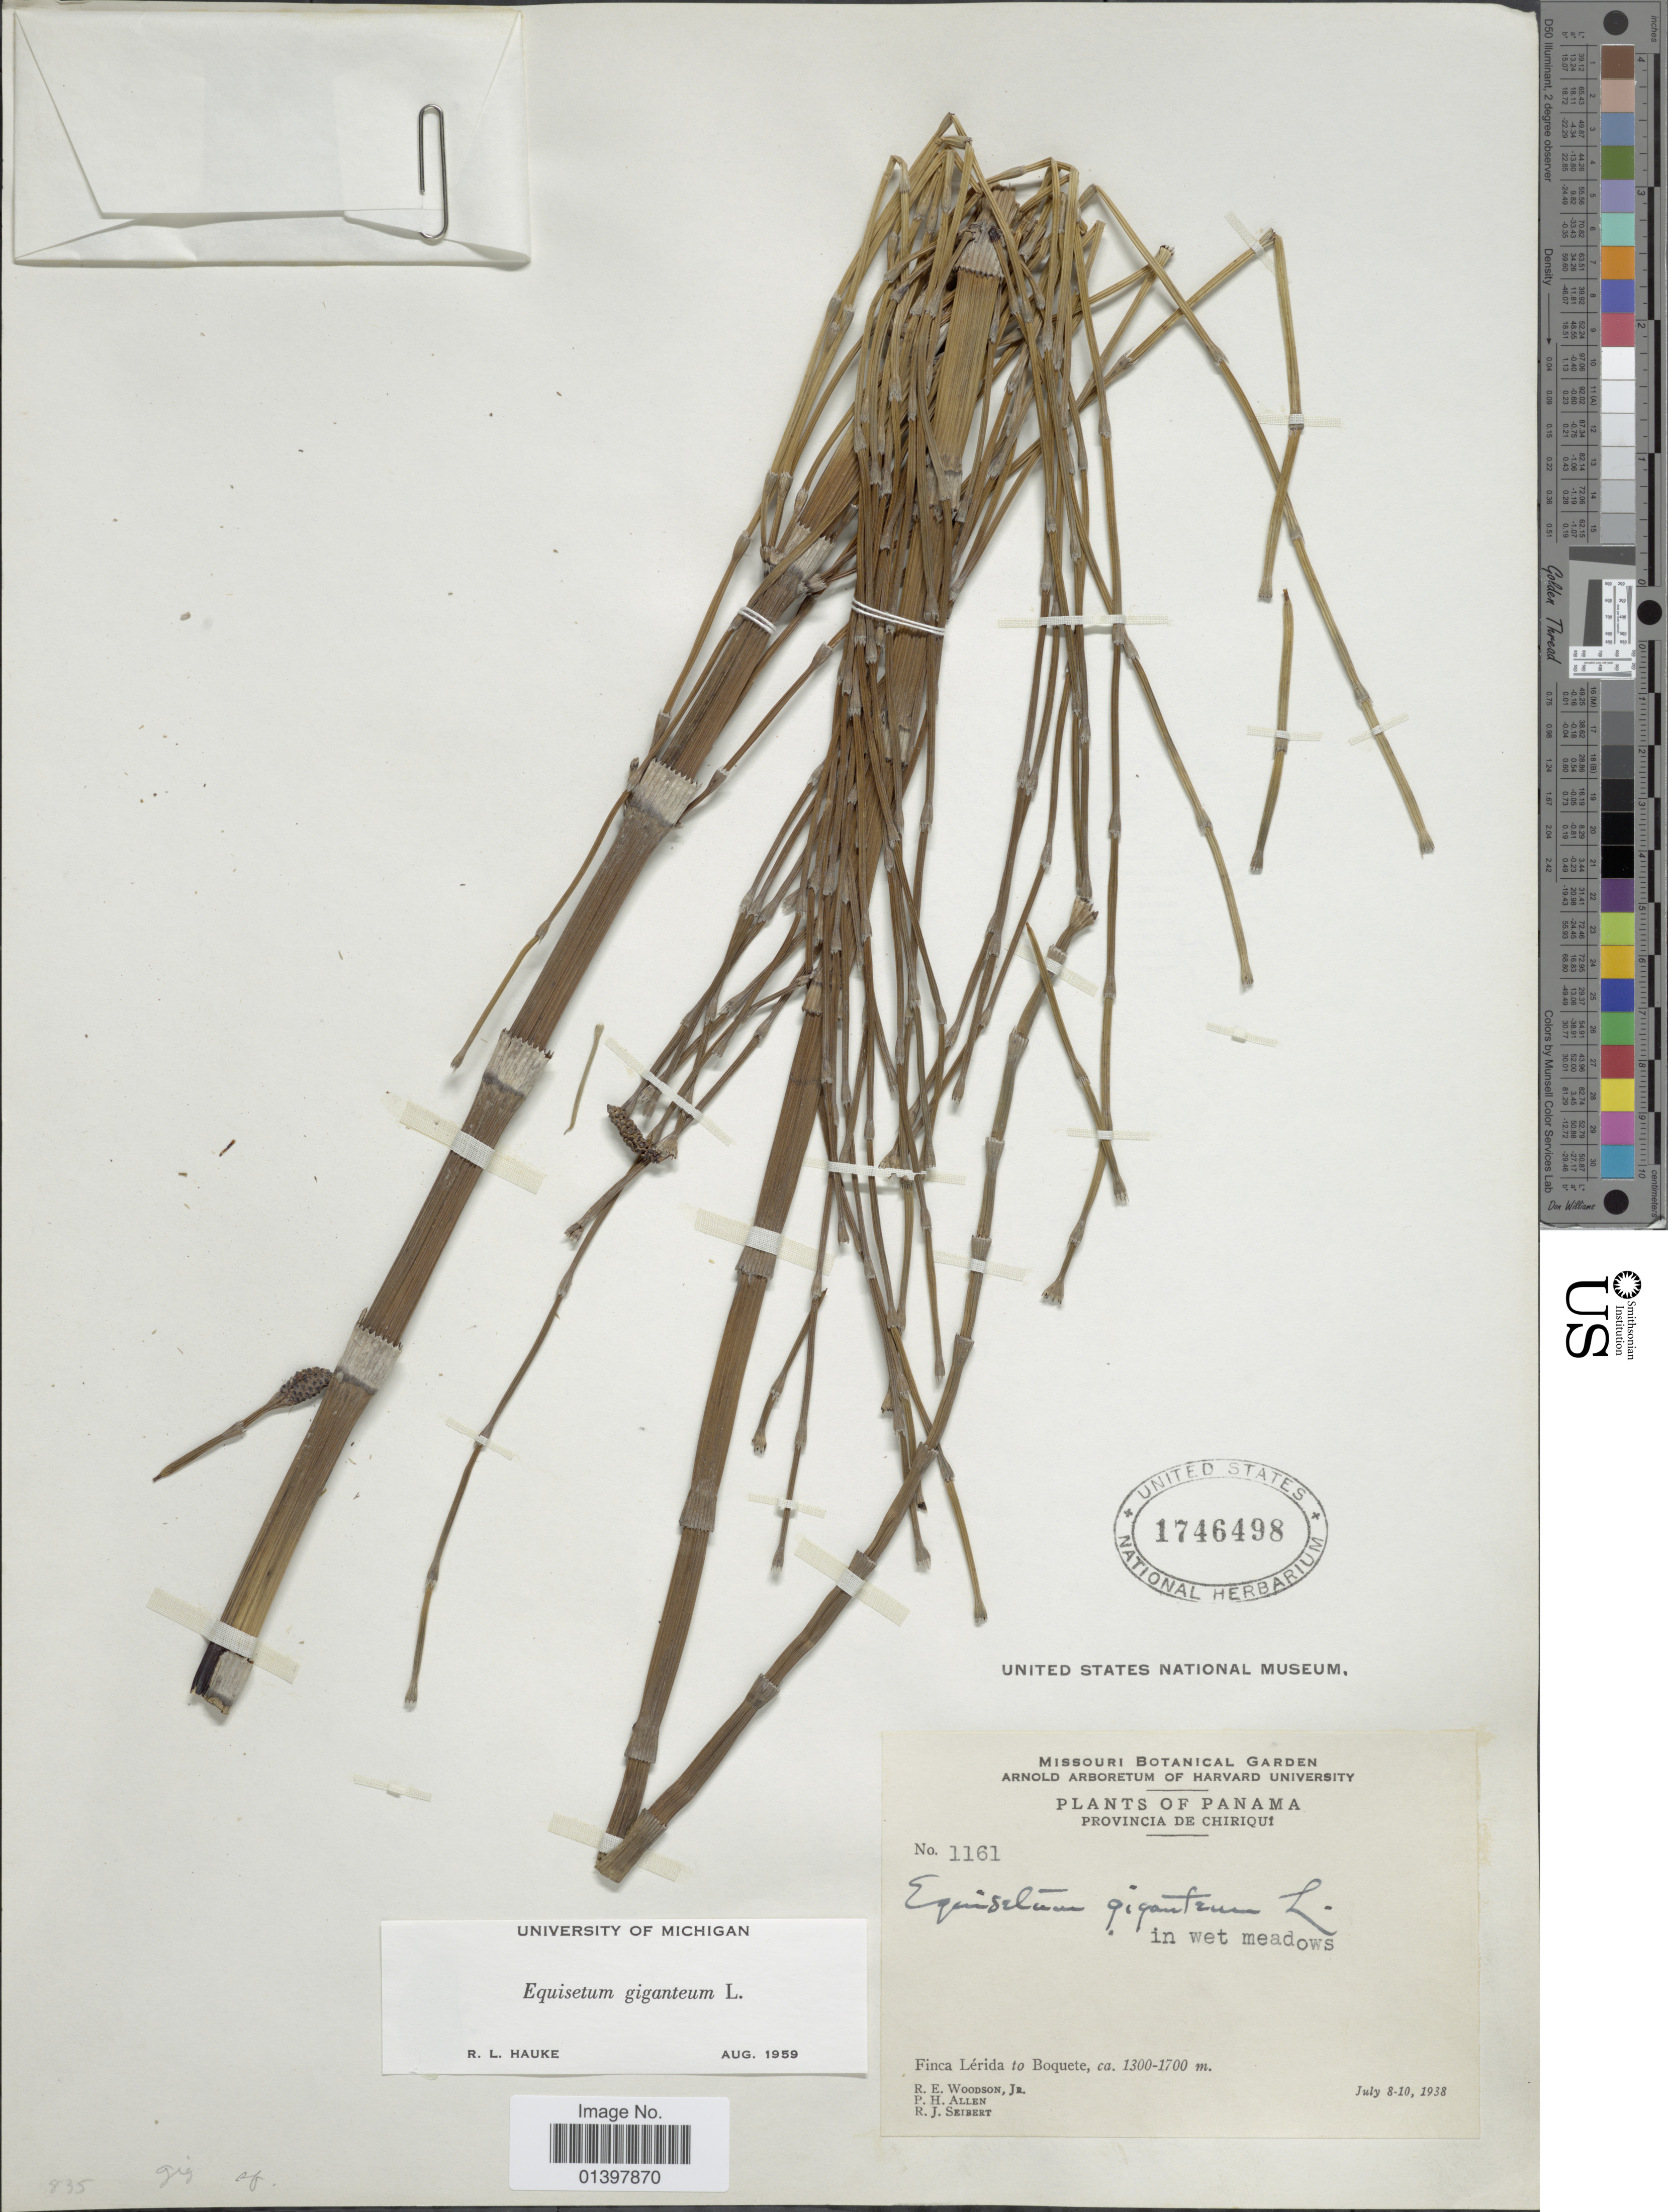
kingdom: Plantae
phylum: Tracheophyta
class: Polypodiopsida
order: Equisetales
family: Equisetaceae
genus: Equisetum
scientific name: Equisetum giganteum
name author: L.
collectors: R. E. Woodson, P. H. Allen & R. J. Seibert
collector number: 1161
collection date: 1938-07-08/1938-07-10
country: Panama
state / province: Chiriqui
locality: Finca Lérida to Boquette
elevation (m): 1300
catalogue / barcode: US 1746498